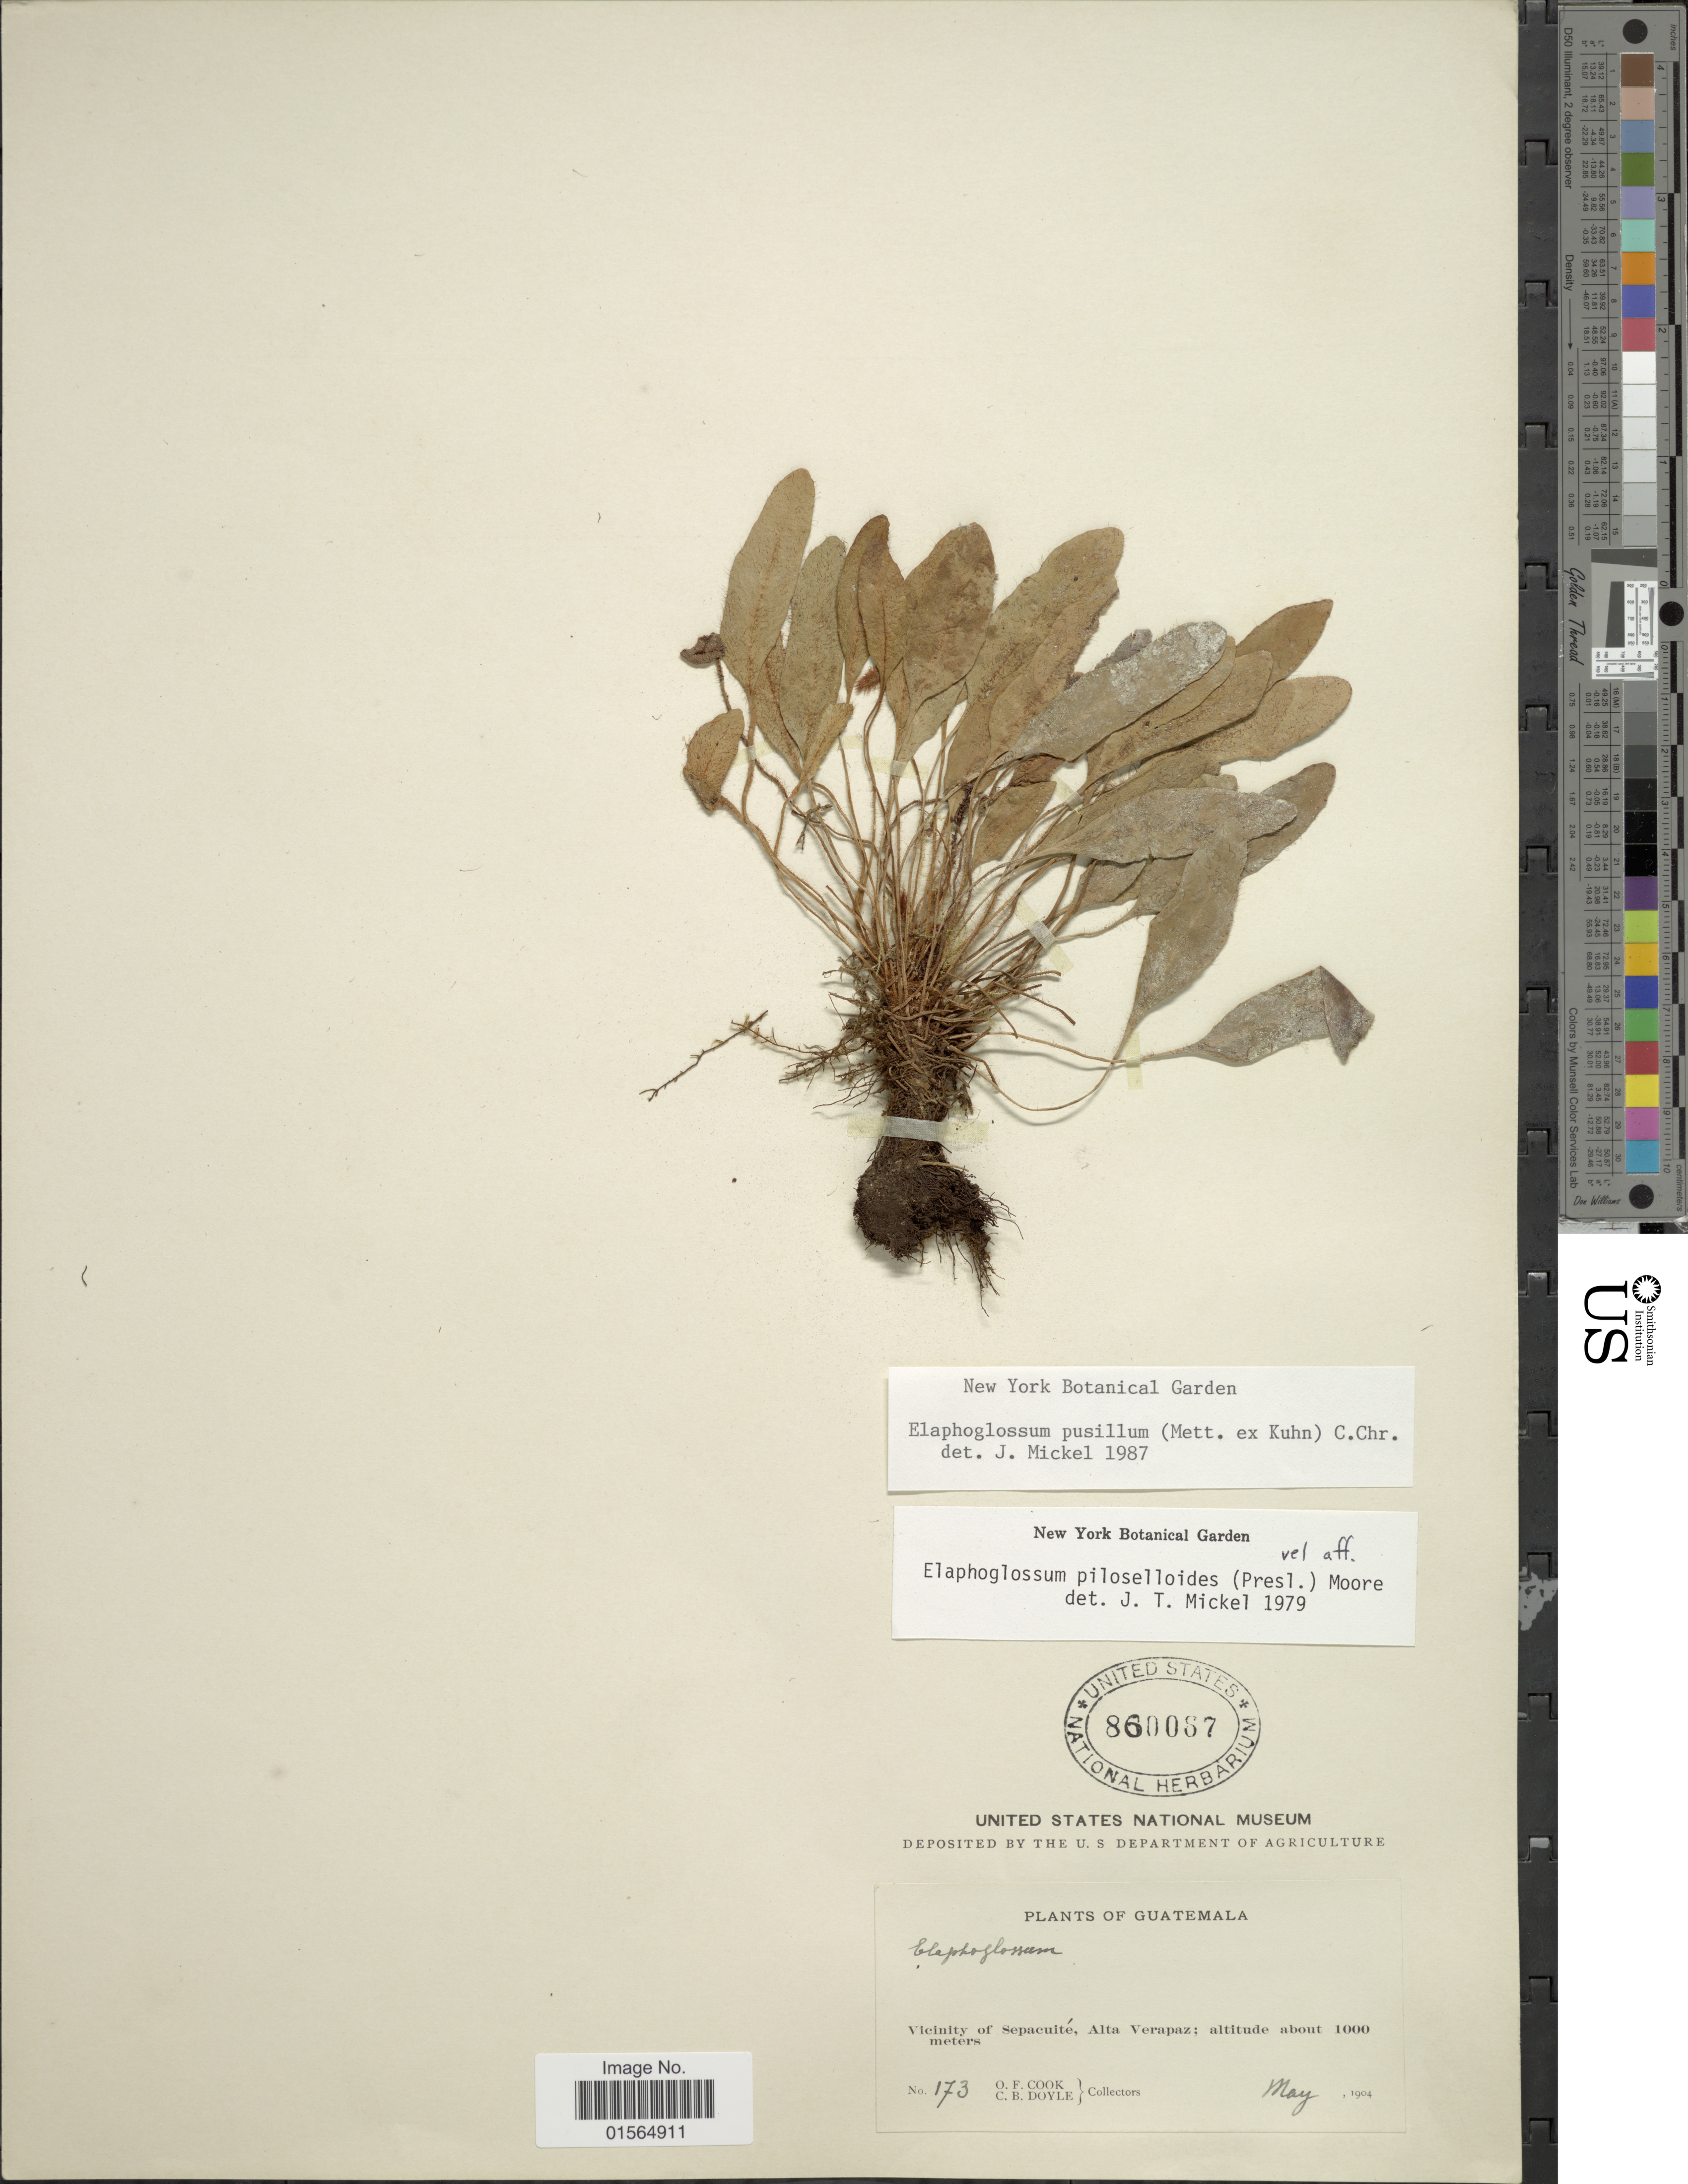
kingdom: Plantae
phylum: Tracheophyta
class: Polypodiopsida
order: Polypodiales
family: Dryopteridaceae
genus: Elaphoglossum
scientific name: Elaphoglossum pusillum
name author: (Mett. ex Kuhn) C. Chr.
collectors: O. F. Cook & C. Doyle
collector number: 173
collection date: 1904-05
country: Guatemala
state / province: Alta Verapaz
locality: Vicinity of Sepacuite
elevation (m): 1000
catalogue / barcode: US 860087